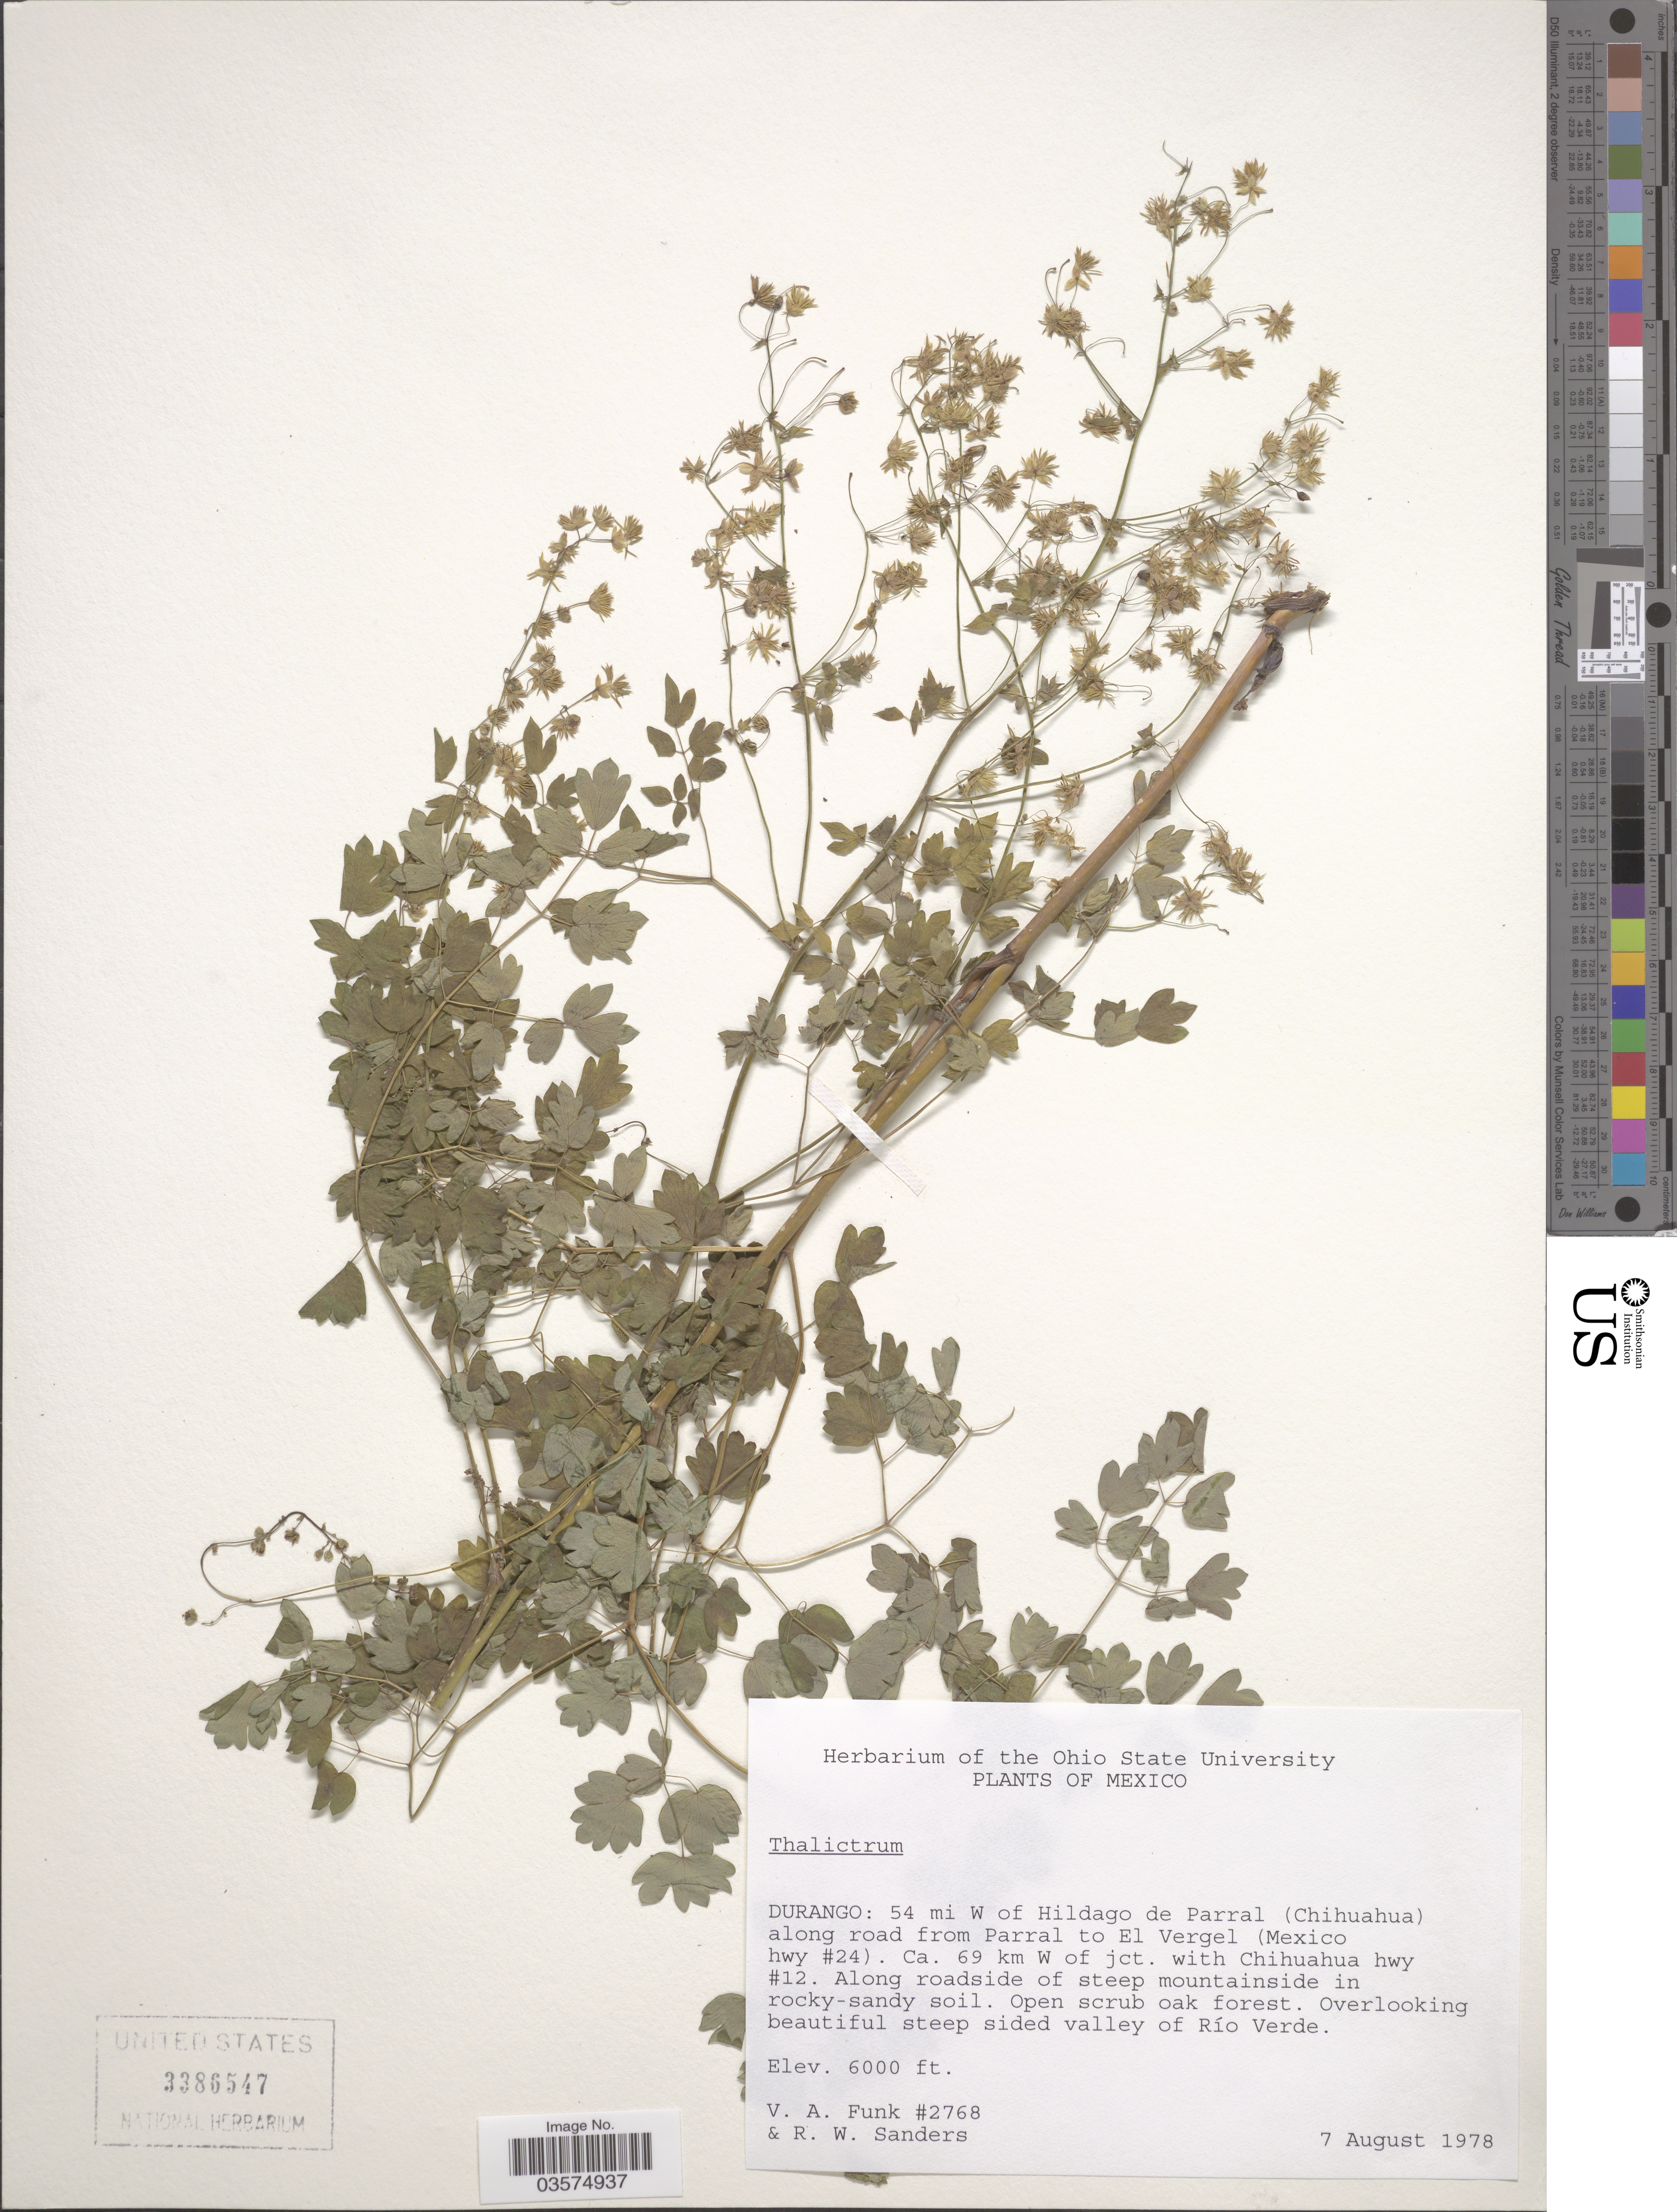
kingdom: Plantae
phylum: Tracheophyta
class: Magnoliopsida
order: Ranunculales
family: Ranunculaceae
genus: Thalictrum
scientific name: Thalictrum sp.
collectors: V. Funk & R. W. Sanders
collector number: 2768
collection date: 1978-08-07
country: Mexico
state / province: Durango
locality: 54 mi W of Hildago de Parral (Chihuahua) along road from Parral to El Vergel (Mexico hwy #24). Ca. 69 km W of jct. with Chihuahua hwy #12. Overlooking beautiful steep sided valley of Río Verde.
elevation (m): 1829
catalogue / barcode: US 3386547